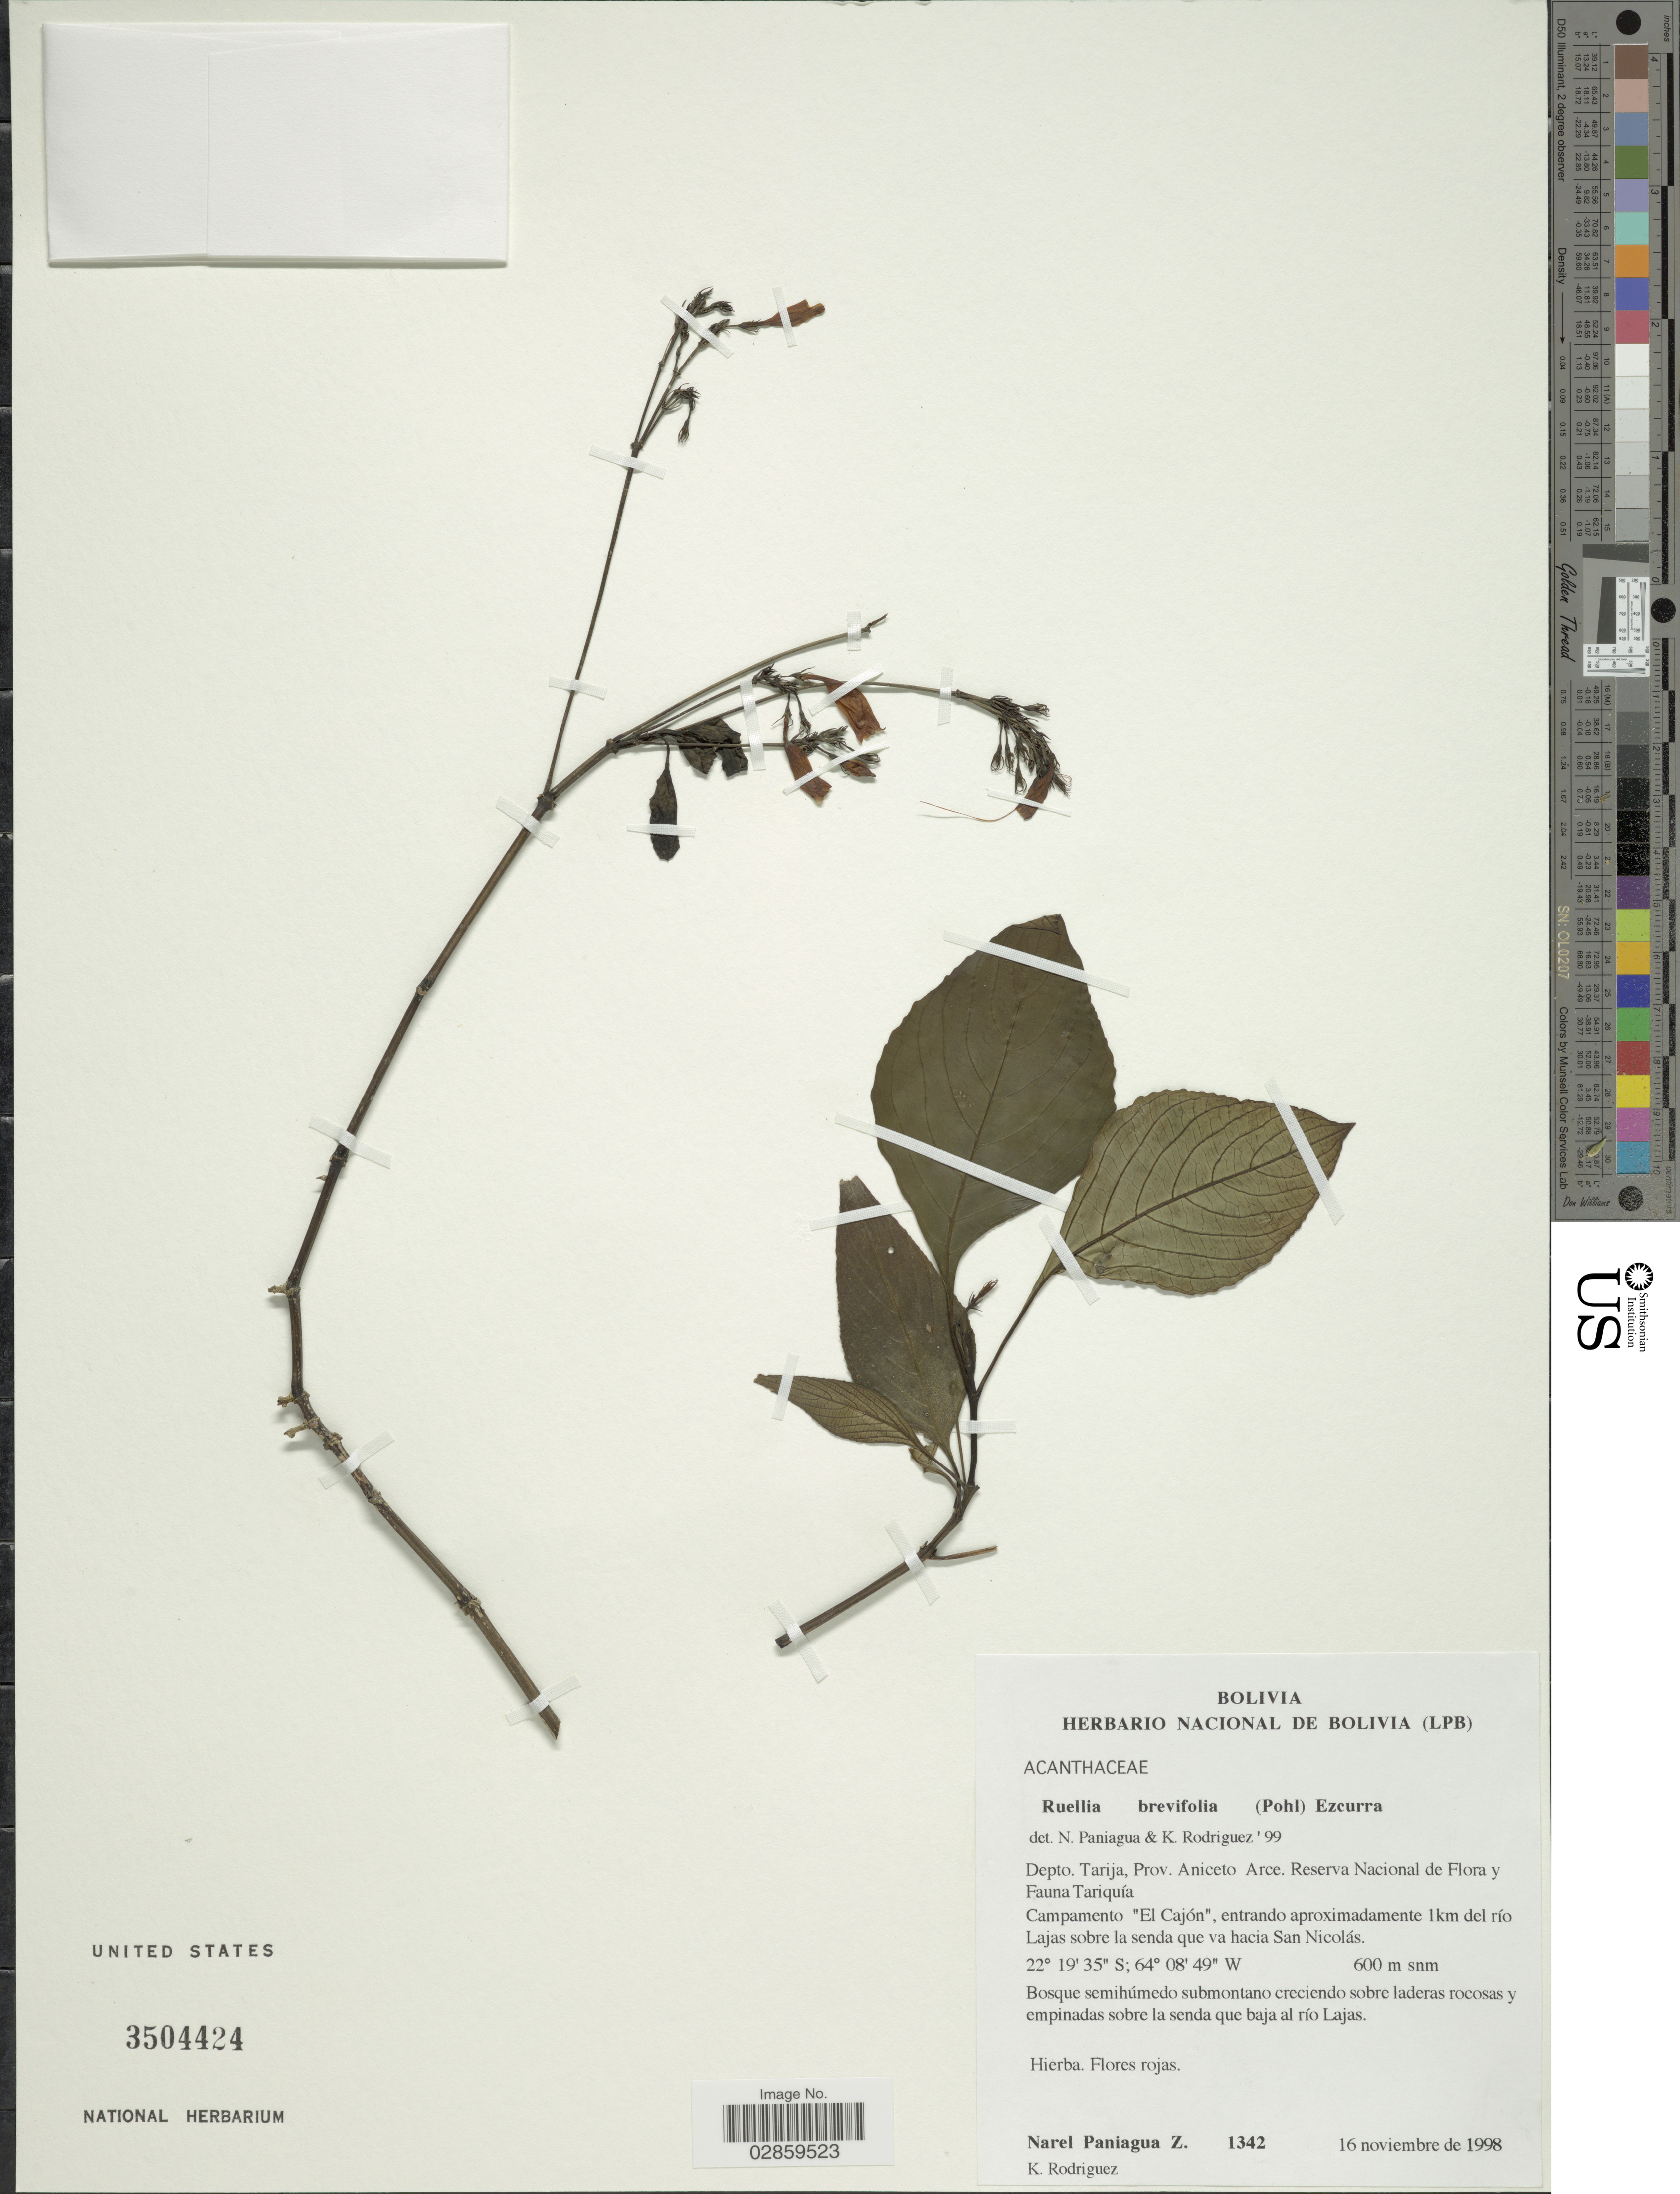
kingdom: Plantae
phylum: Tracheophyta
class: Magnoliopsida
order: Lamiales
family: Acanthaceae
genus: Ruellia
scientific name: Ruellia brevifolia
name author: (Pohl) C. Ezcurra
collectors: N. Paniagua Zambrana & K. Rodriguez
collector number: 1342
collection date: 1998-11-16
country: Bolivia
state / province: Tarija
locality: Depto. Tarija, Prov. Aniceto Arce. Reserva Nacional de Flora y Fauna Tariquía, Campamento "El Cajón", entrando aproximadamente 1km del río Lajas sobre la senda que va hacia San Nicolás.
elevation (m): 600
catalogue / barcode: US 3504424